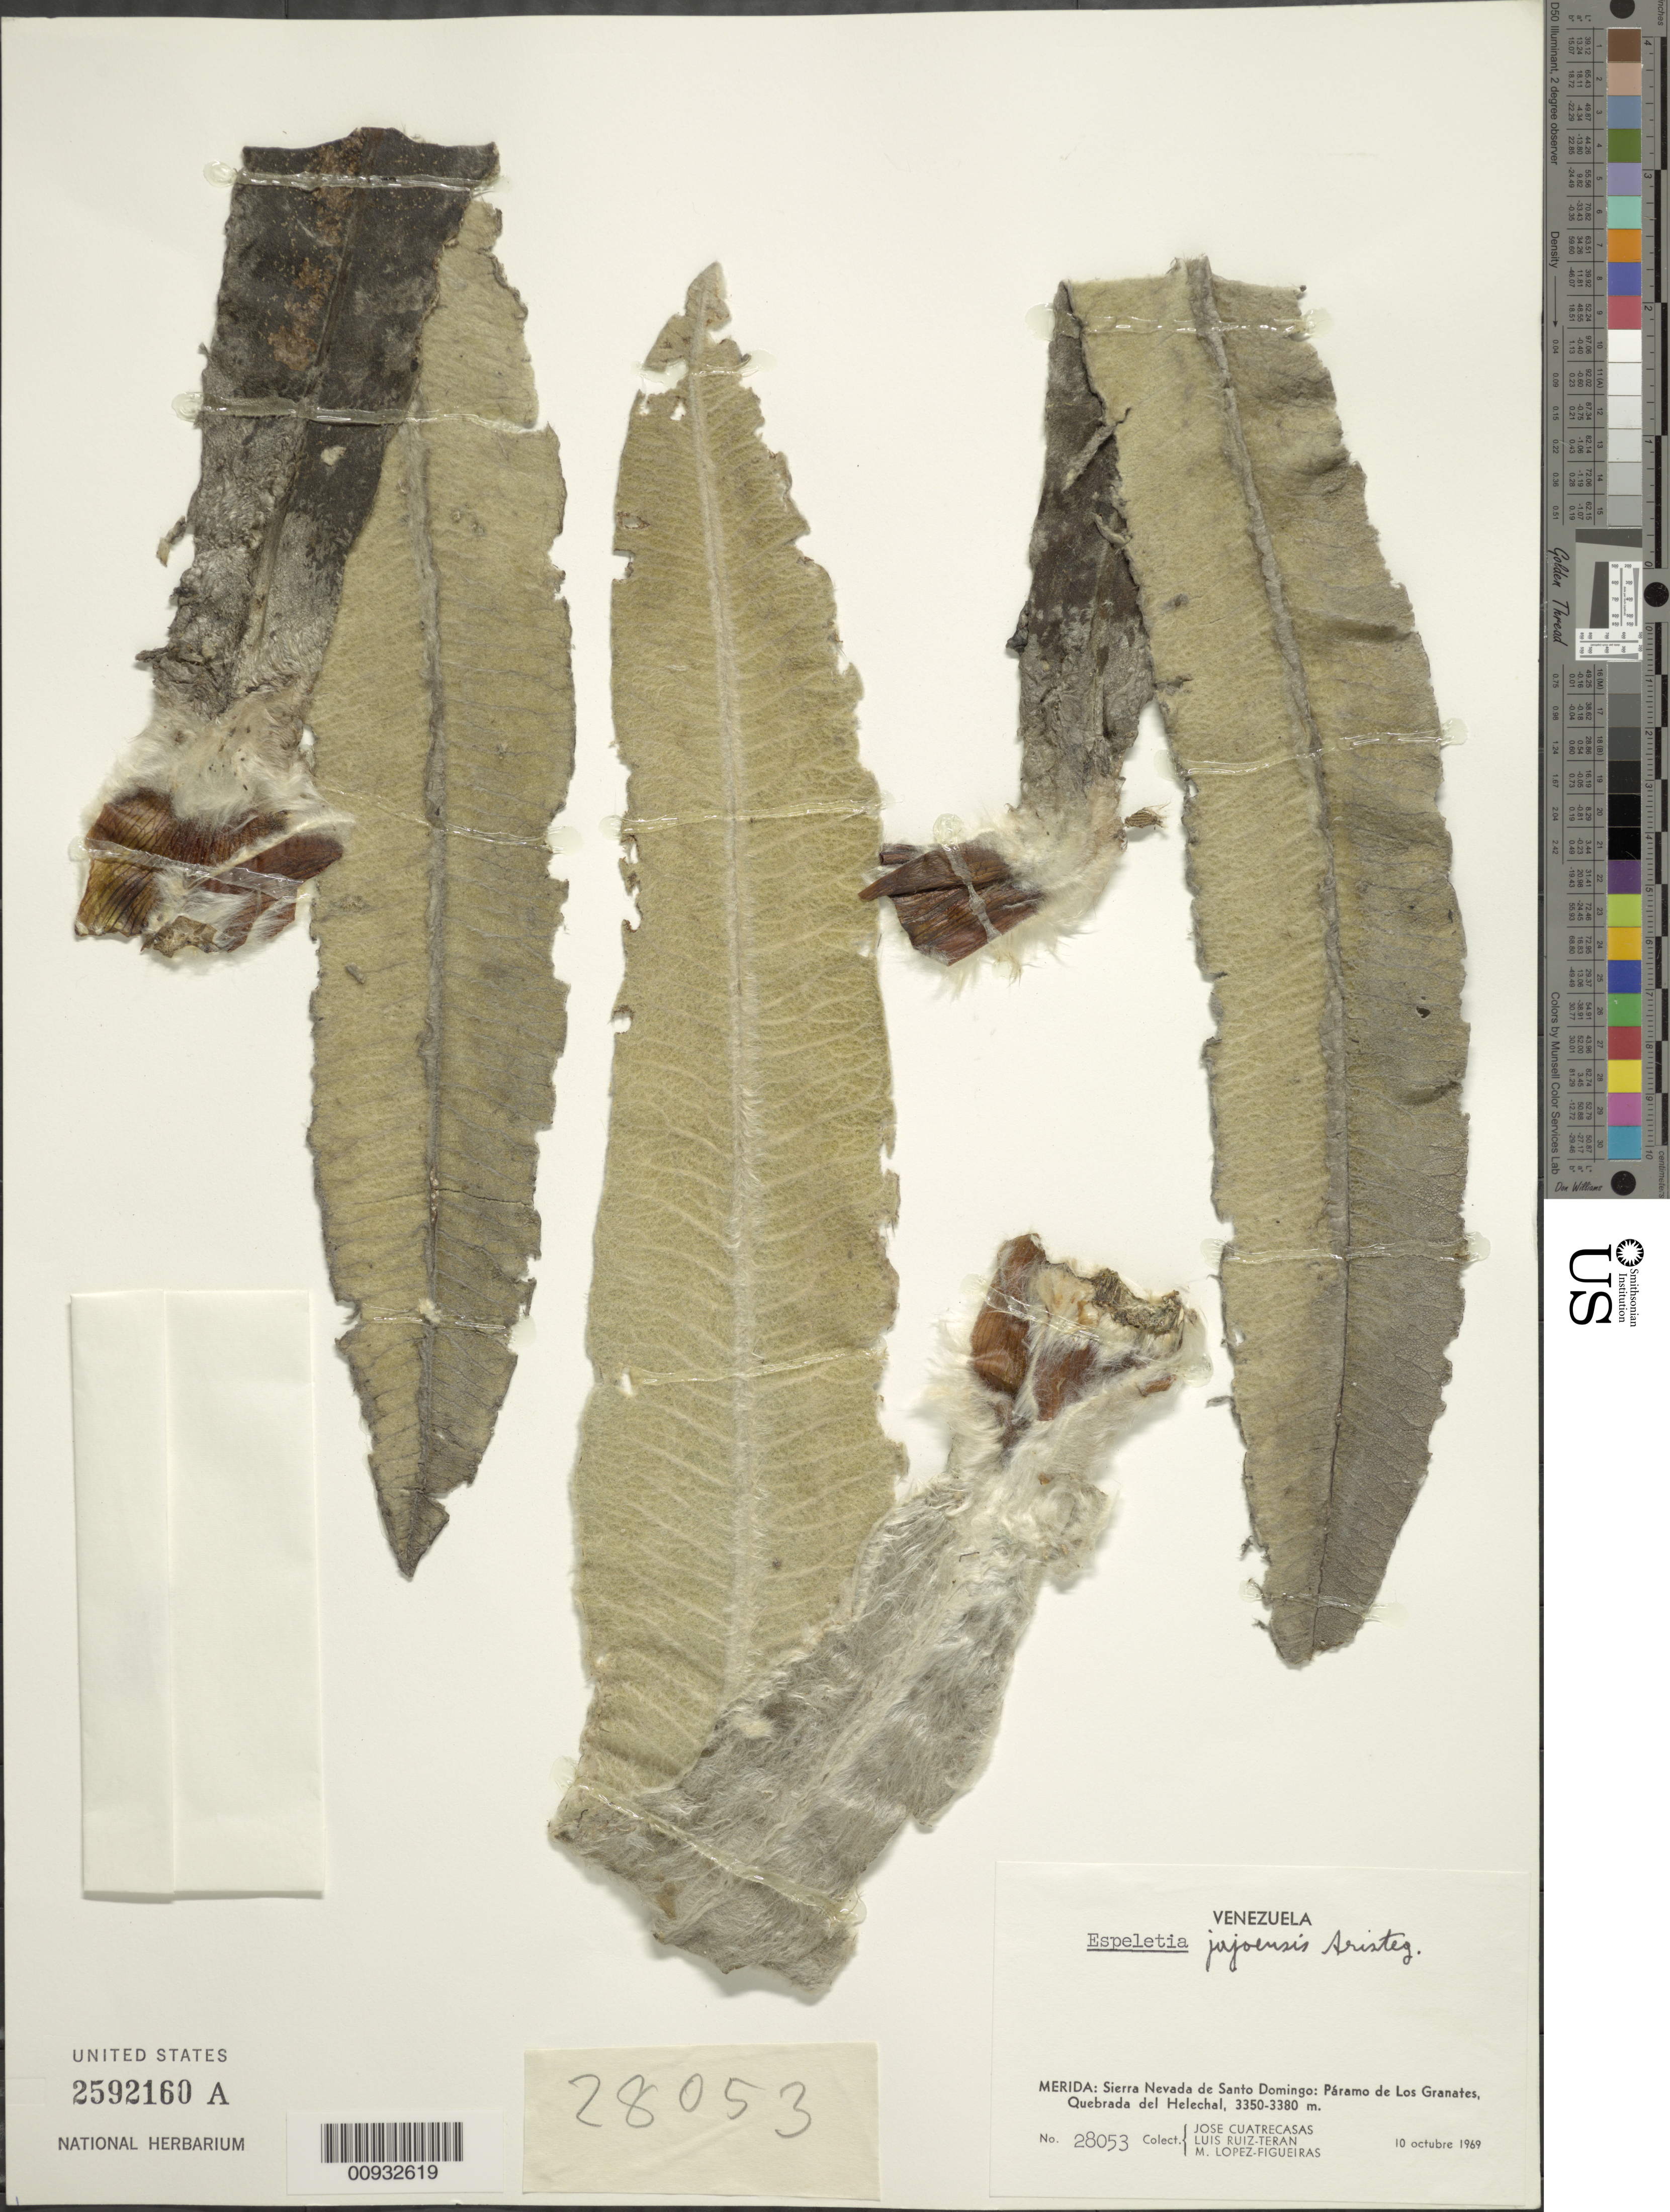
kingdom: Plantae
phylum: Tracheophyta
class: Magnoliopsida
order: Asterales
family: Asteraceae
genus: Espeletia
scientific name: Espeletia jajoensis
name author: Aristeg.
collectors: J. Cuatrecasas, L. E. Ruíz-Terán & M. López Figueiras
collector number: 28053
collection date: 1969-10-10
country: Venezuela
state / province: Mérida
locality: Sierra Nevada de Santo Domingo, Paramo de Los Granates: Loma de Paja, Quebrada Azul.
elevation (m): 3350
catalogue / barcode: US 2592160A